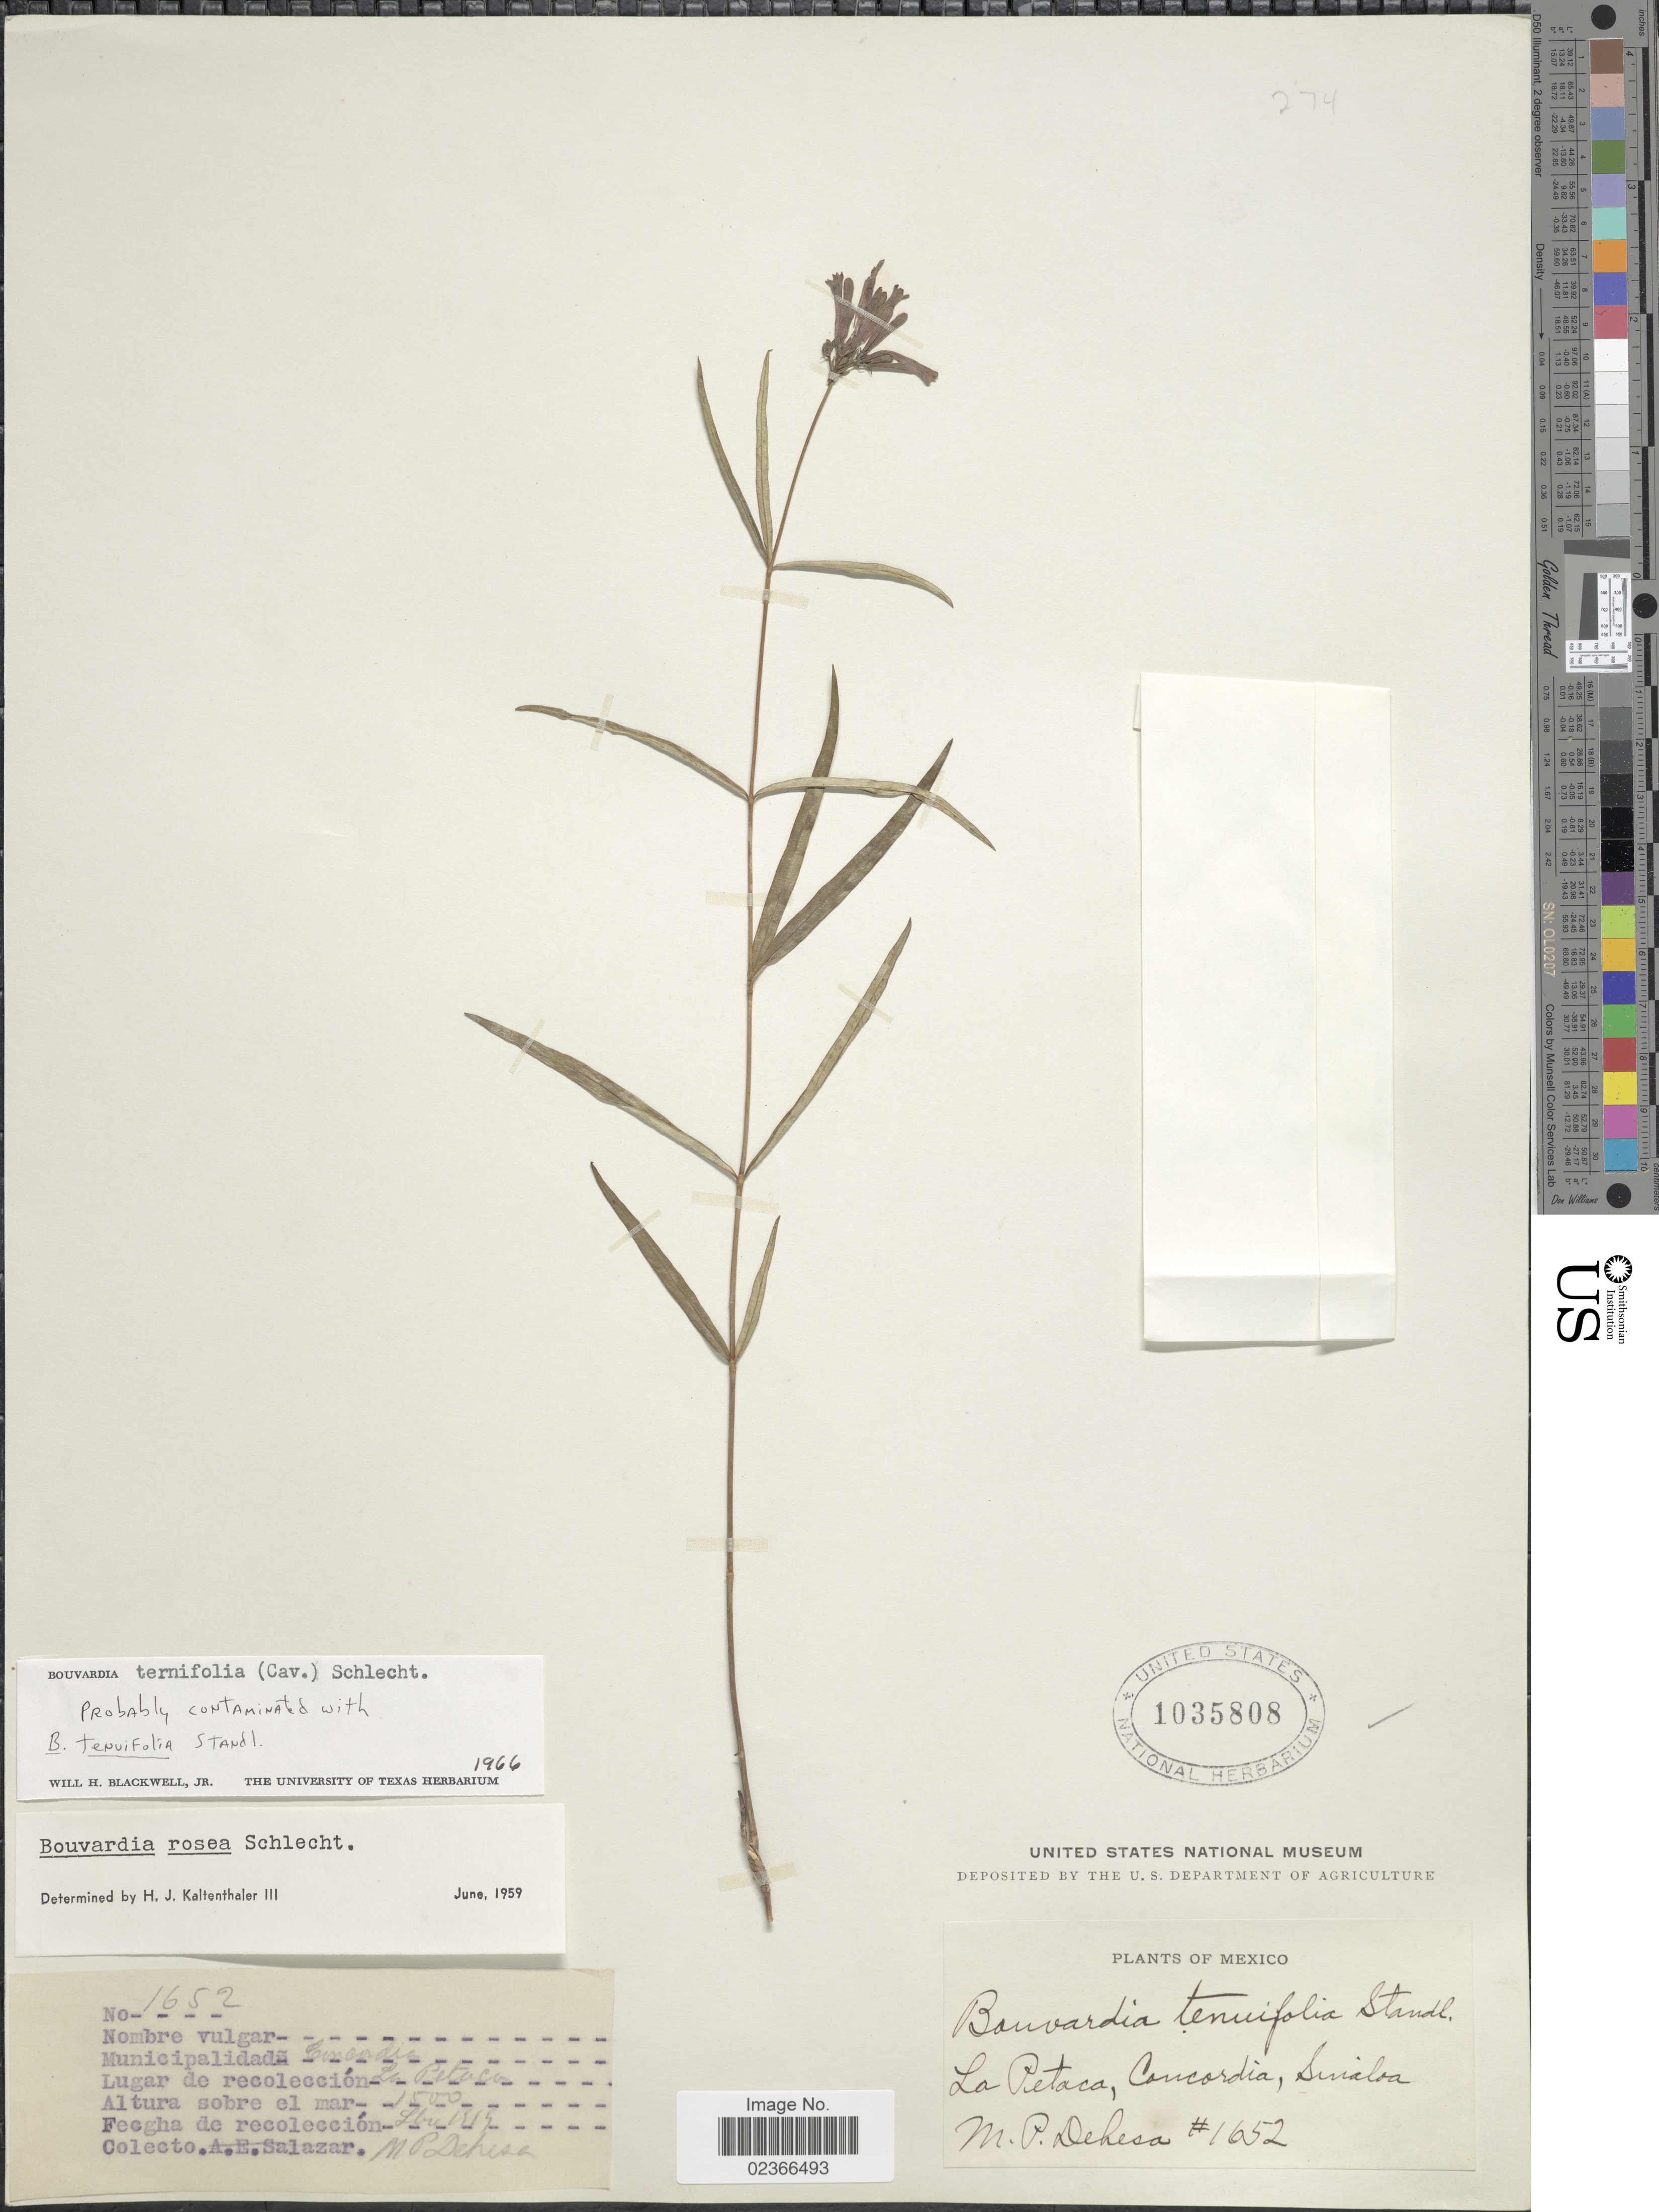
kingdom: Plantae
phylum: Tracheophyta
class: Magnoliopsida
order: Gentianales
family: Rubiaceae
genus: Bouvardia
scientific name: Bouvardia ternifolia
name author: (Cav.) Schltdl.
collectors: M. Dehesa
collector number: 1652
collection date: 1819-02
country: Mexico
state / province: Sinaloa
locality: La Petaca, Concordia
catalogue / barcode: US 1035808